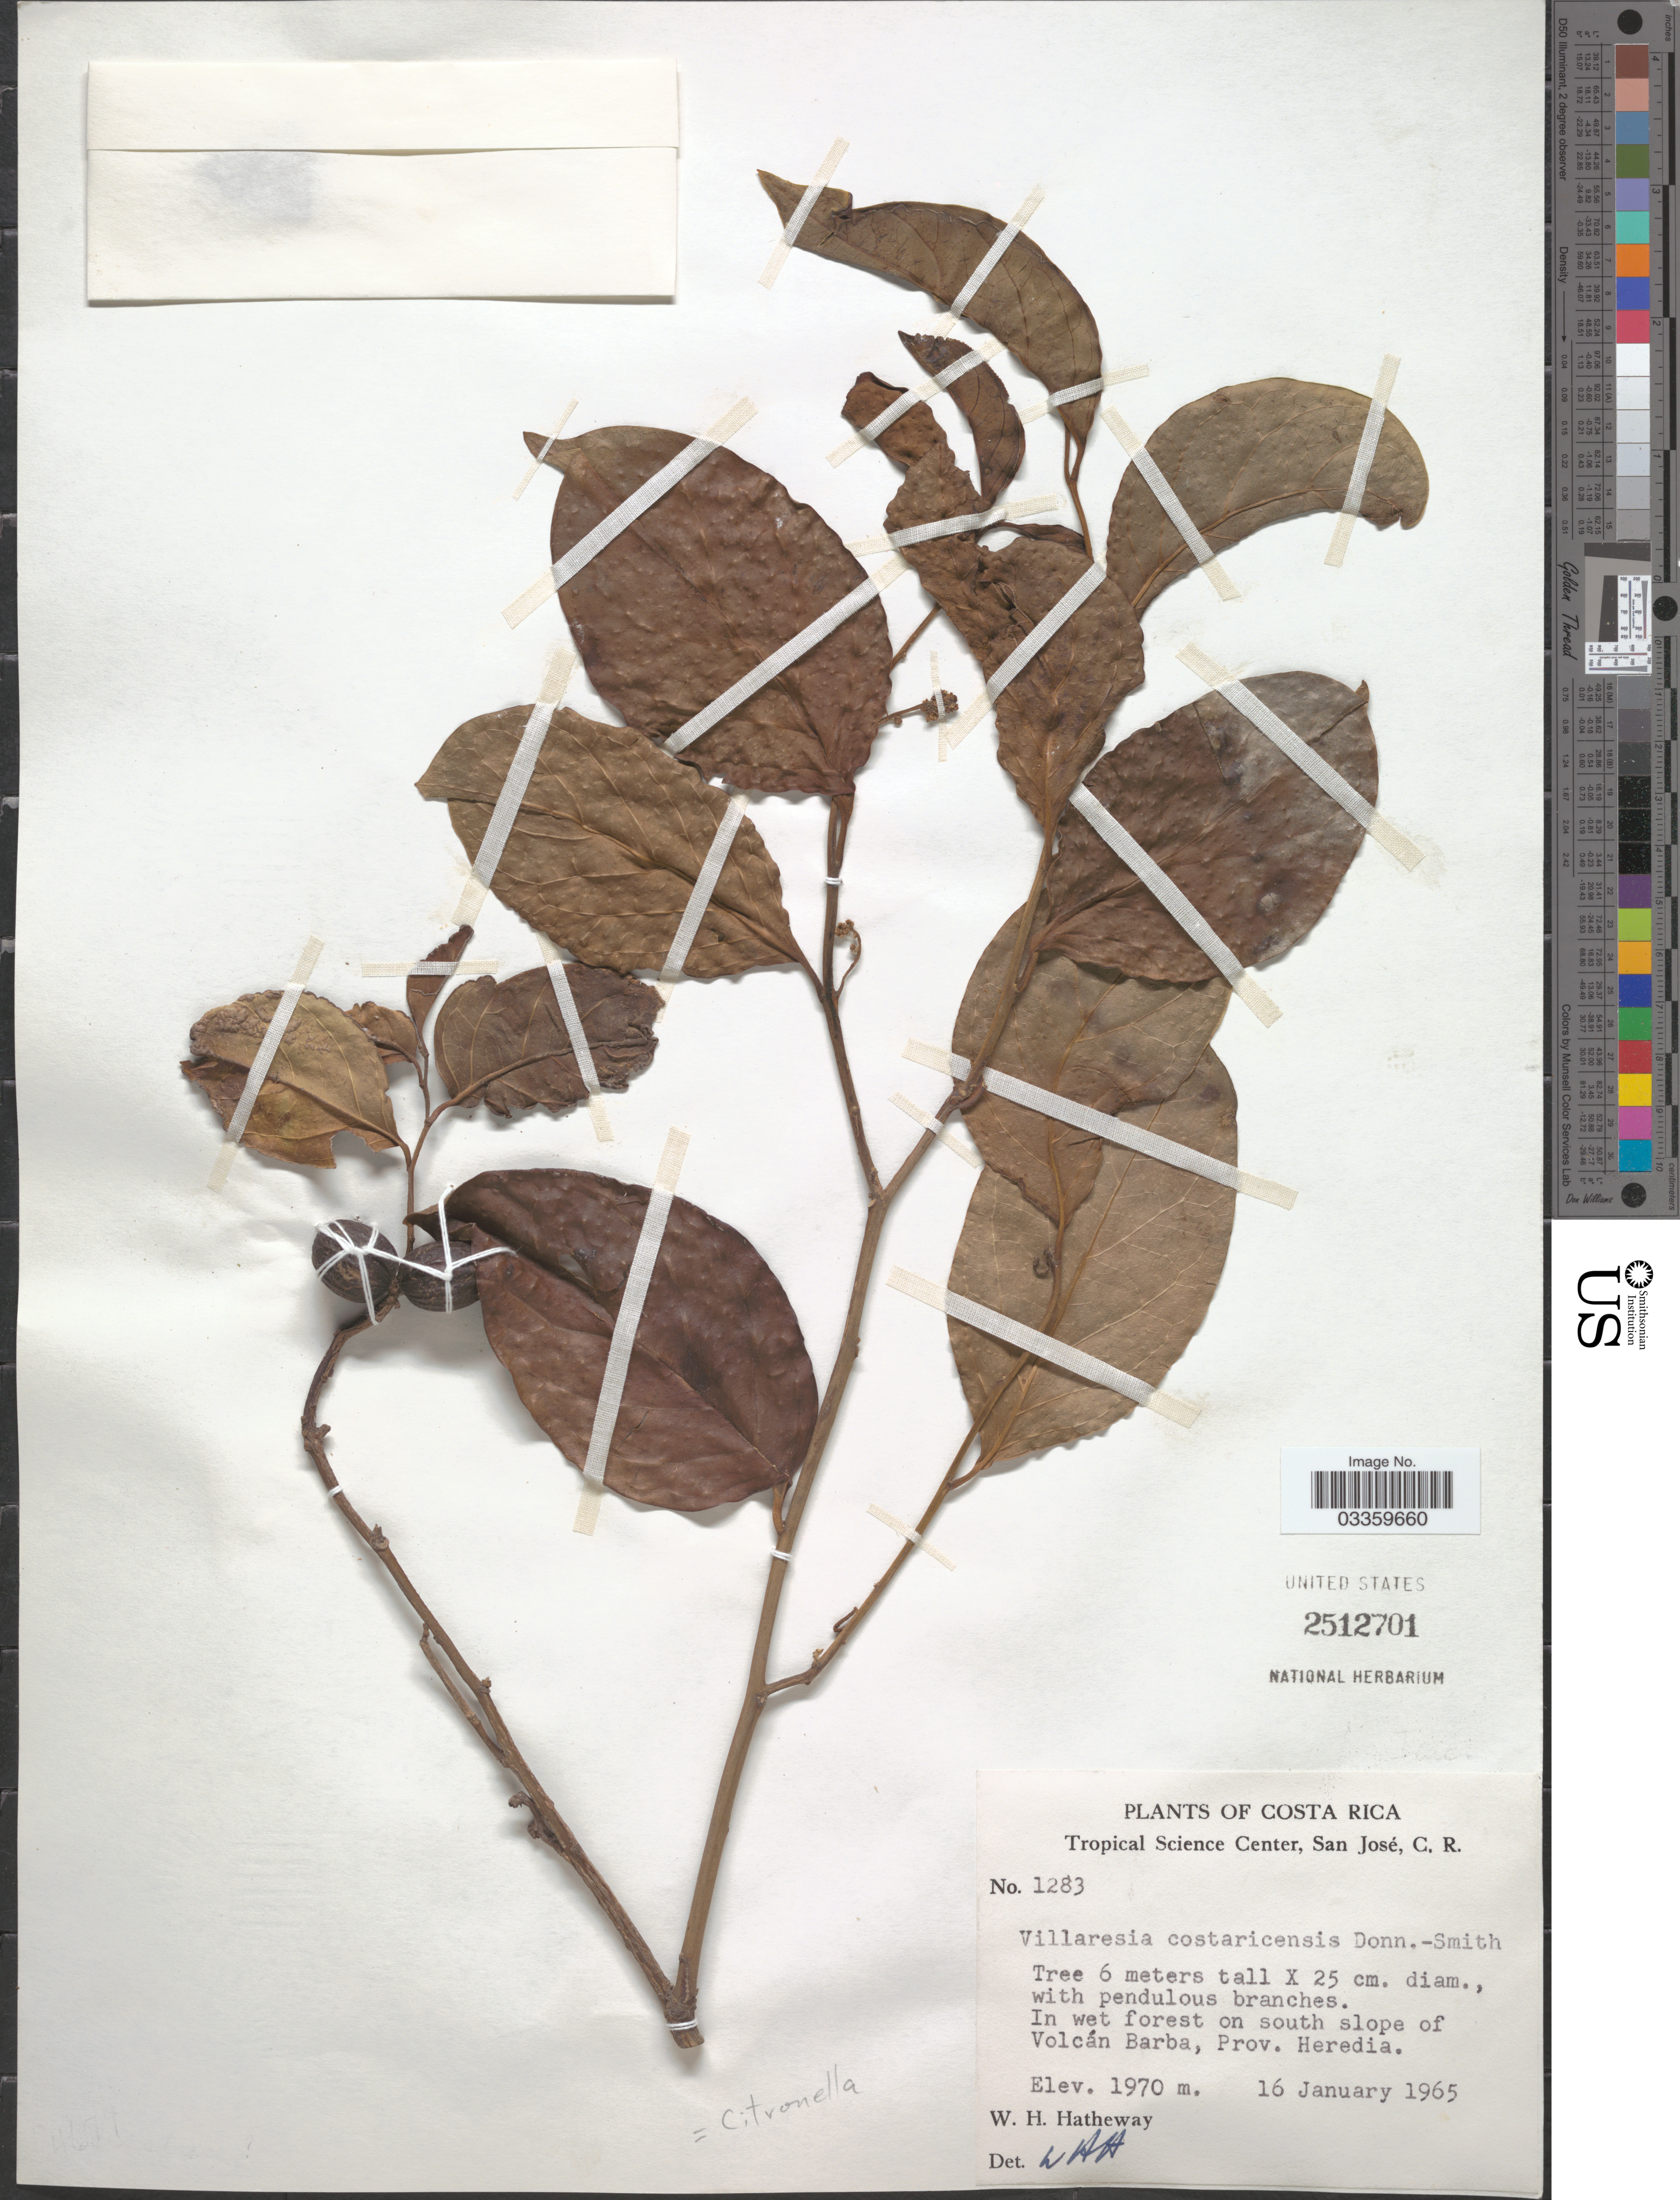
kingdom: Plantae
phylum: Tracheophyta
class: Magnoliopsida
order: Cardiopteridales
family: Cardiopteridaceae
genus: Citronella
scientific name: Citronella costaricensis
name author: (Donn. Sm.) R.A. Howard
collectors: W. H. Hatheway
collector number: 1283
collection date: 1965-01-16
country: Costa Rica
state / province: Heredia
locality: In wet forest on south slope of Volcán Barba.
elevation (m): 1970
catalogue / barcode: US 2512701